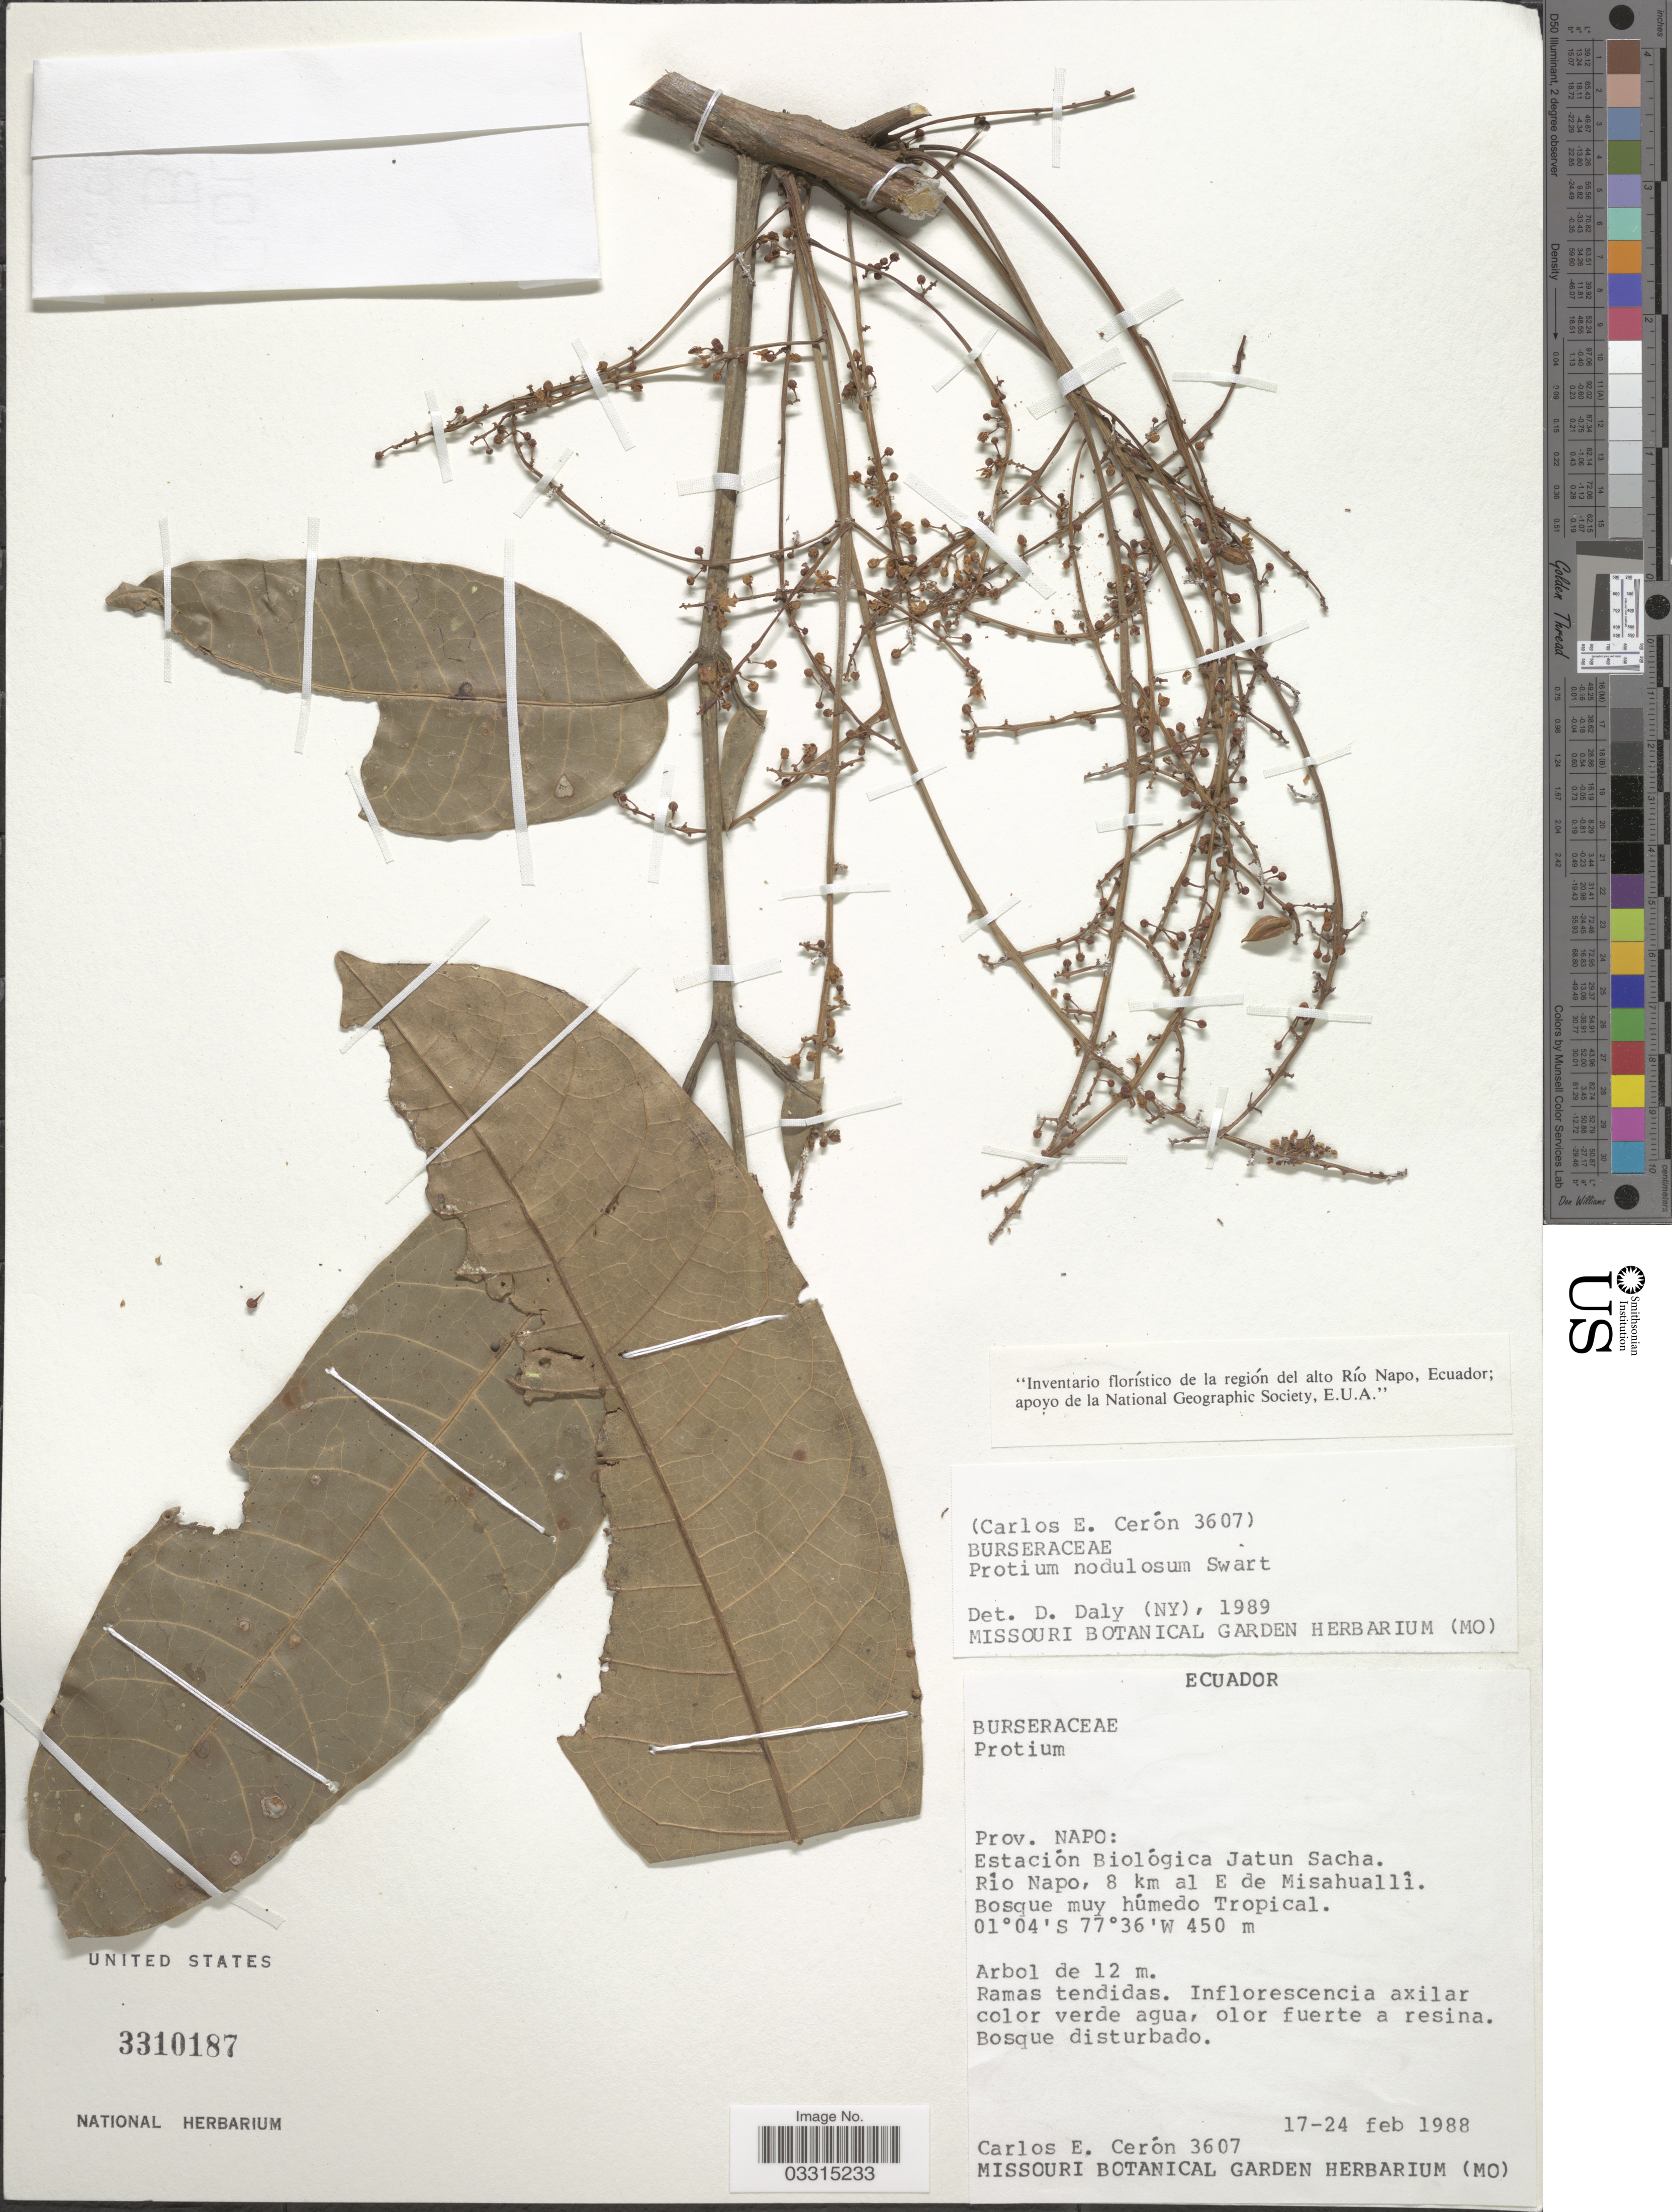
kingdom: Plantae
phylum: Tracheophyta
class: Magnoliopsida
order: Sapindales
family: Burseraceae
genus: Protium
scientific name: Protium nodulosum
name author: Swart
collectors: C. E. Cerón M.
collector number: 3607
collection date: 1988-02-17/1988-02-24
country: Ecuador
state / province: Napo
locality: Estación Biológica Jatun. Sacha. Río Napo, 8 km al E de Misahuallí. Bosque muy húmedo Tropical.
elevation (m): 450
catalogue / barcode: US 3310187